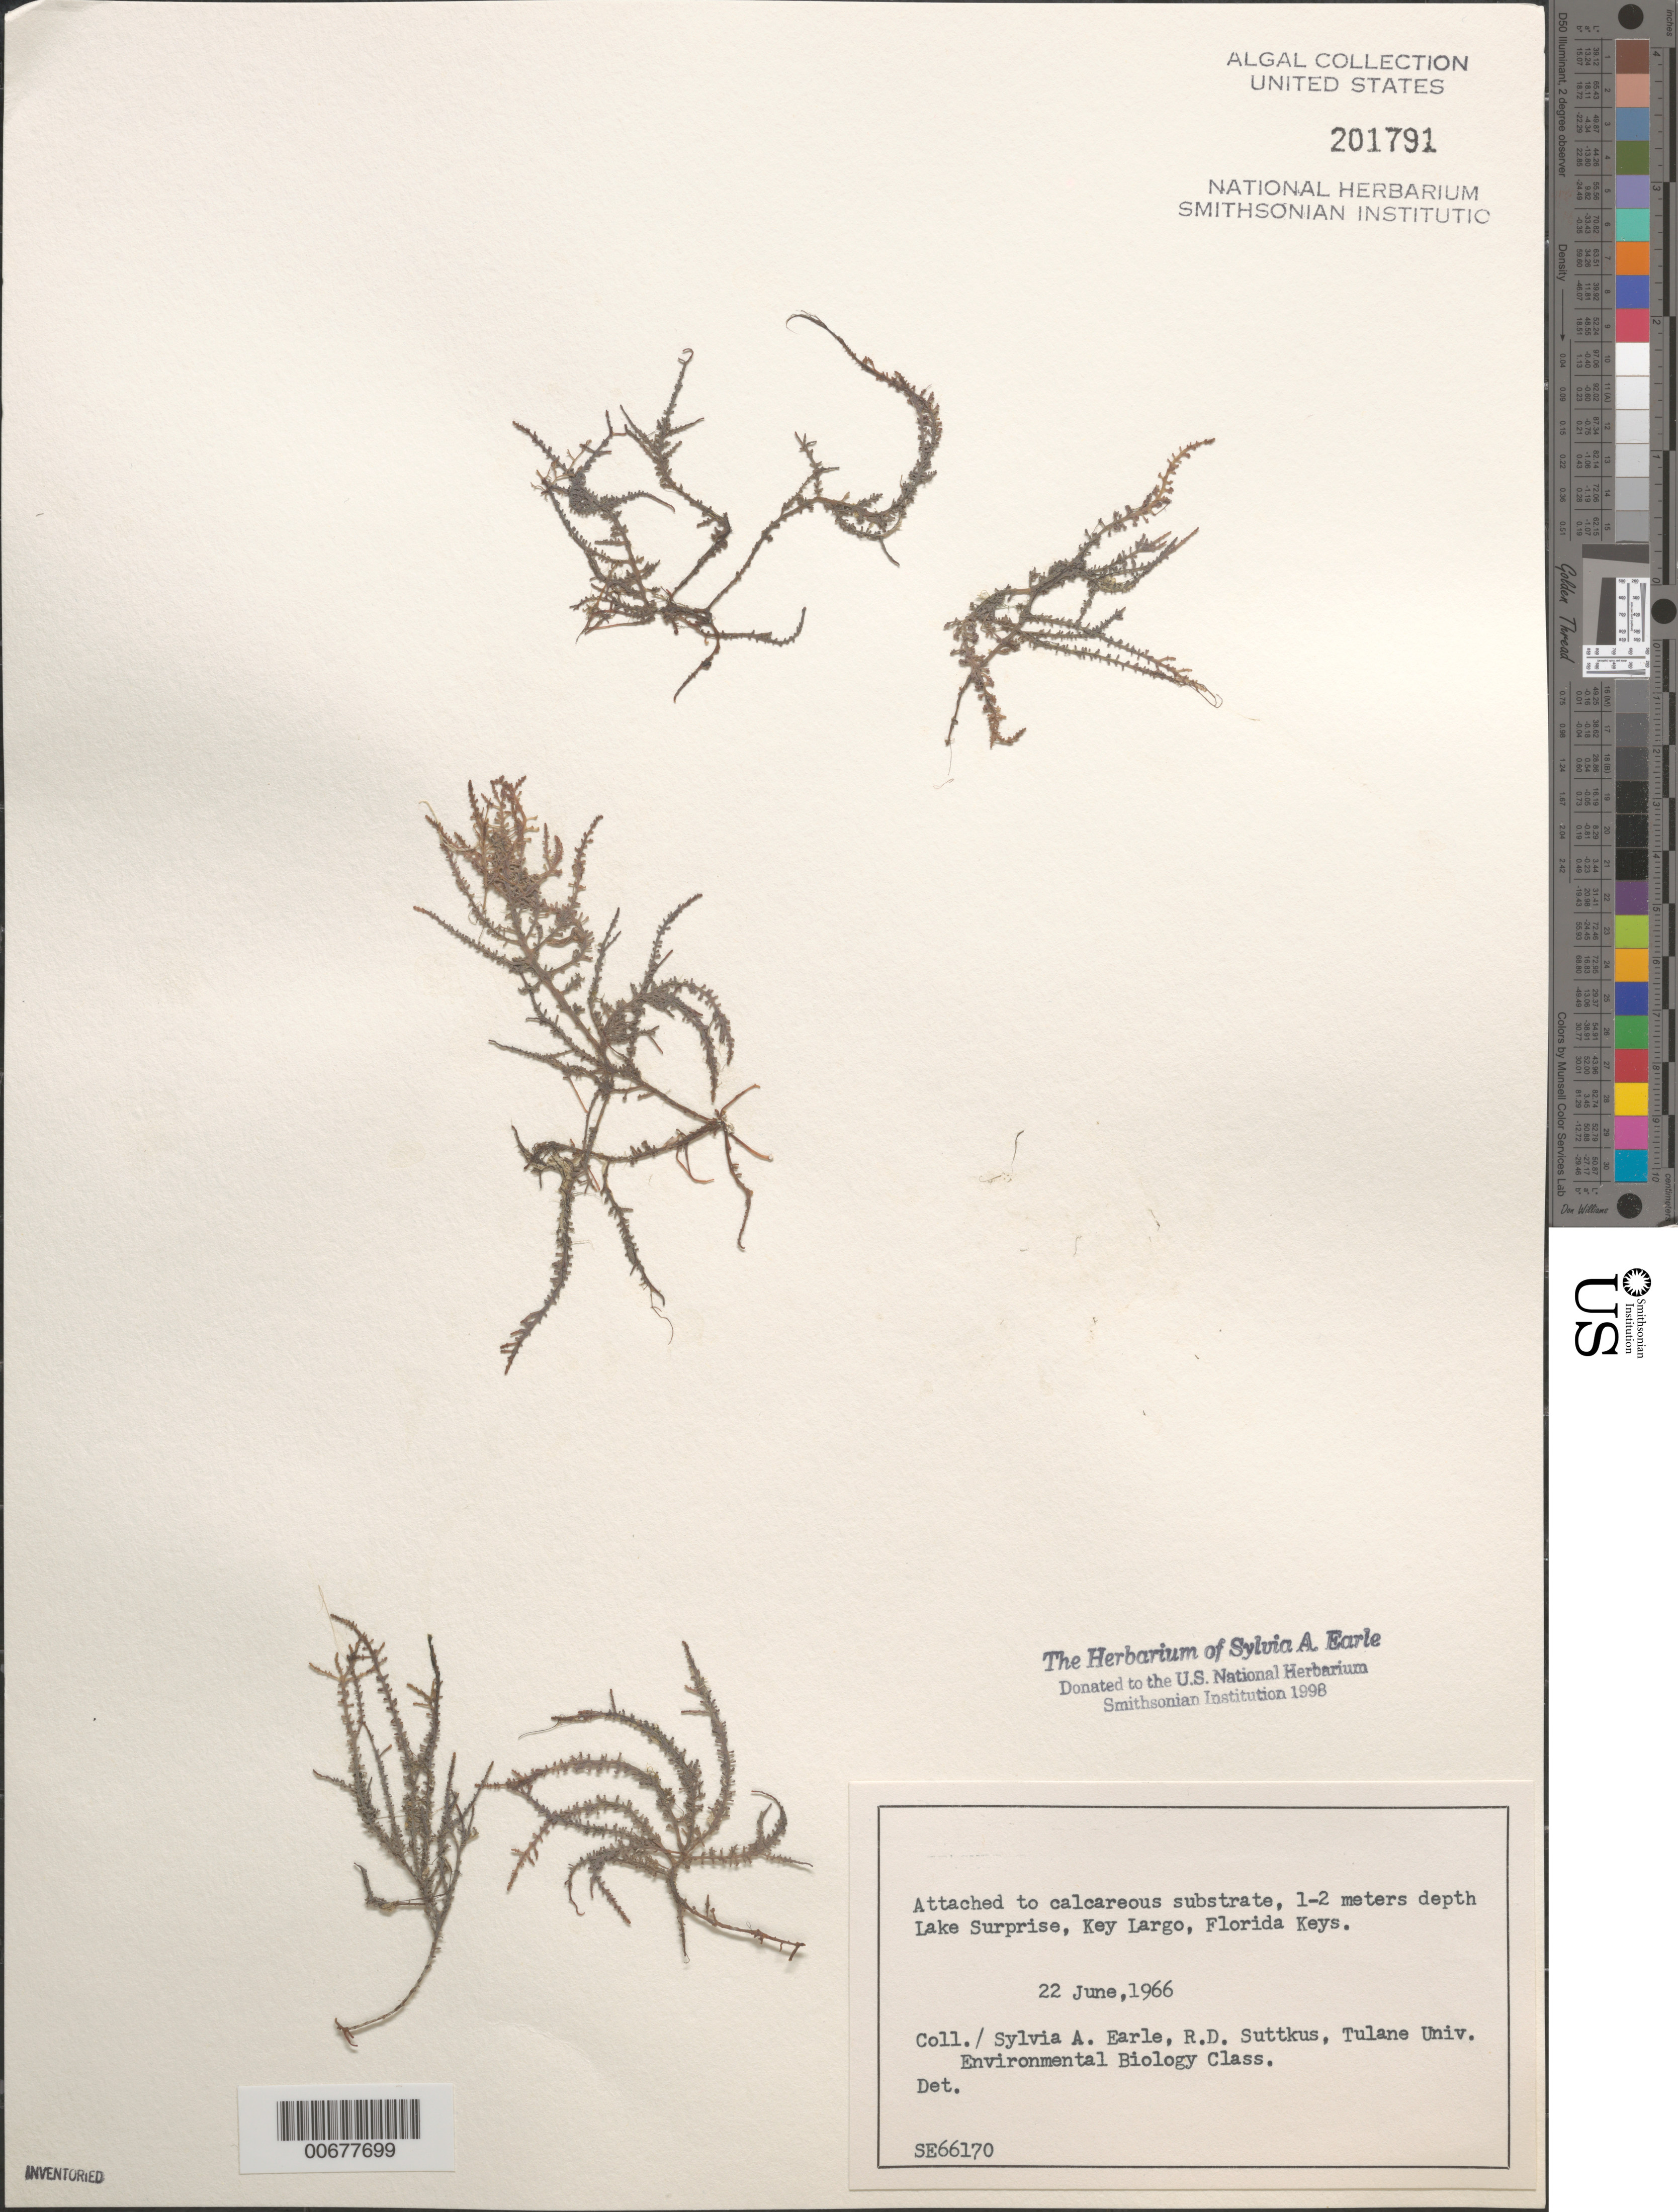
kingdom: Plantae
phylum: Rhodophyta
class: Florideophyceae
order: Ceramiales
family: Rhodomelaceae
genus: Laurencia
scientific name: Laurencia sp.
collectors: S. A. Earle, R. Suttkus & Tulane Univ. Env. Biol. Class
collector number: SE 66170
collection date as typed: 22 Jun 1966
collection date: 1966-06-22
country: United States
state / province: Florida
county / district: Monroe County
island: Key Largo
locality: Lake Surprise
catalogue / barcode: US 201791